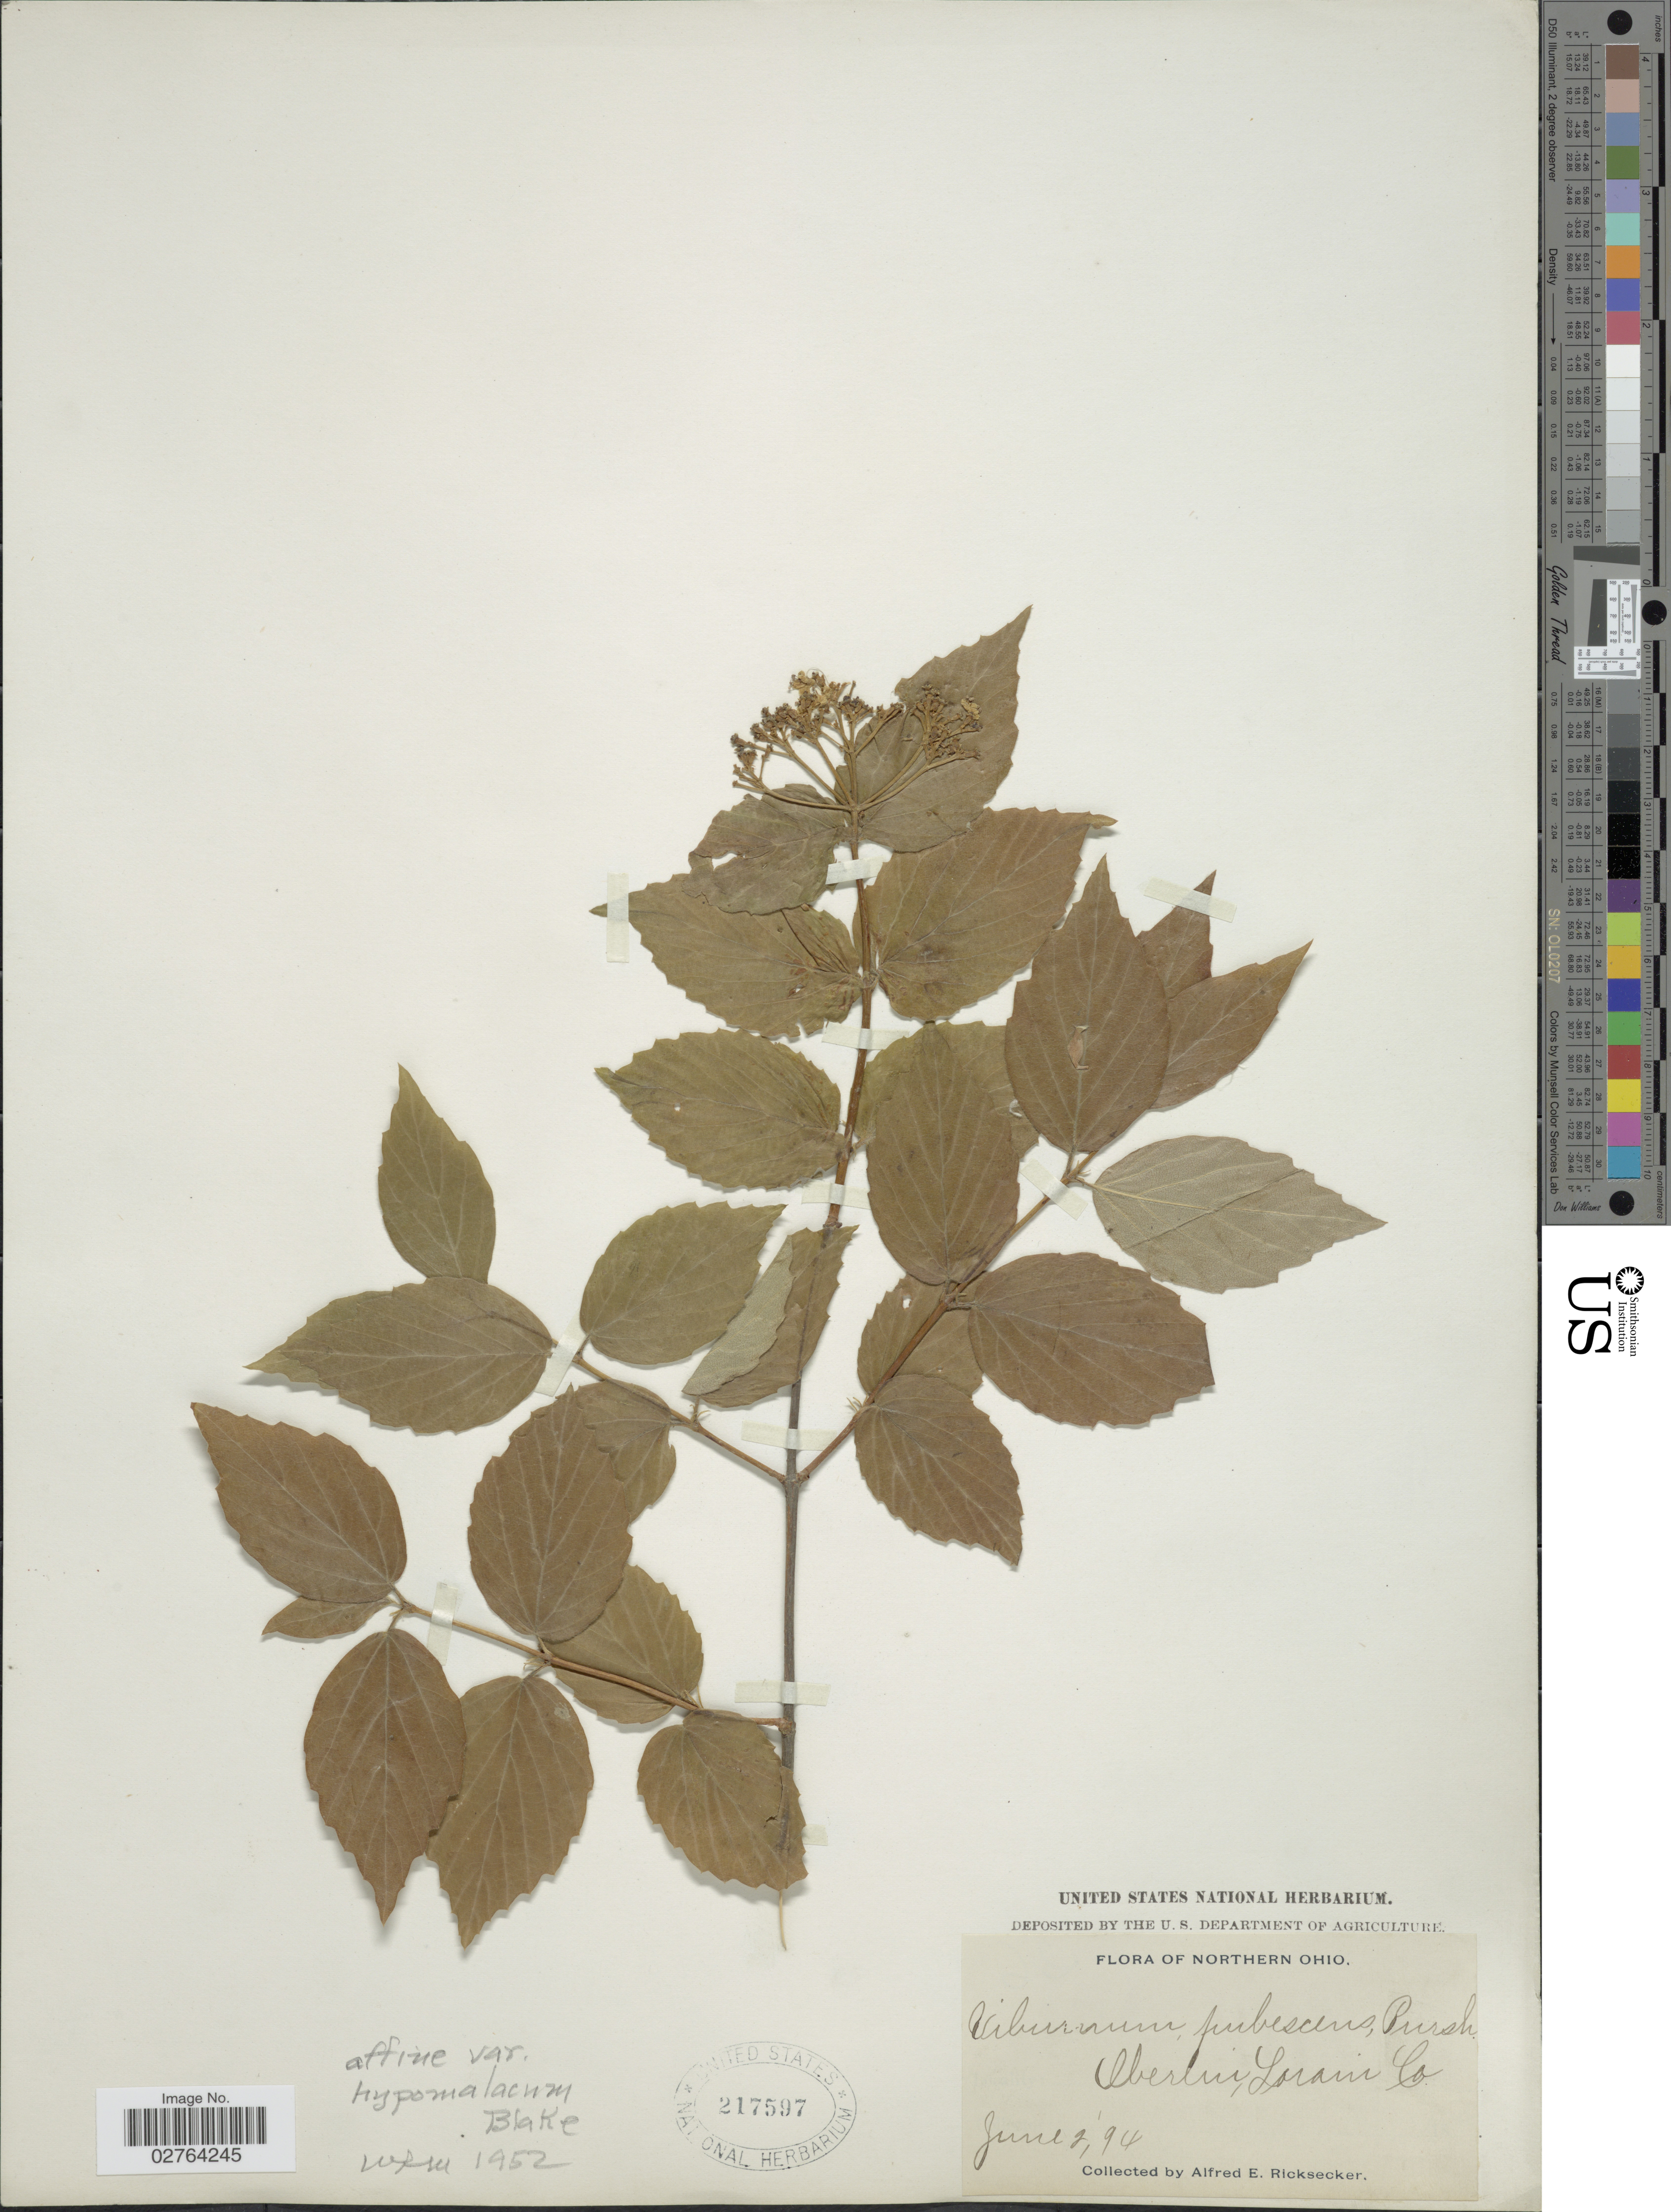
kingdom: Plantae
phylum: Tracheophyta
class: Magnoliopsida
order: Dipsacales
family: Viburnaceae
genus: Viburnum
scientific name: Viburnum rafinesqueanum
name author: Schult.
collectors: A. E. Ricksecker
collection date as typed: Transcribed d/m/y: 2/6/94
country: United States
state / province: Ohio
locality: Northern Ohio. Oberlin. Lorain Co.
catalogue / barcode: US 217597